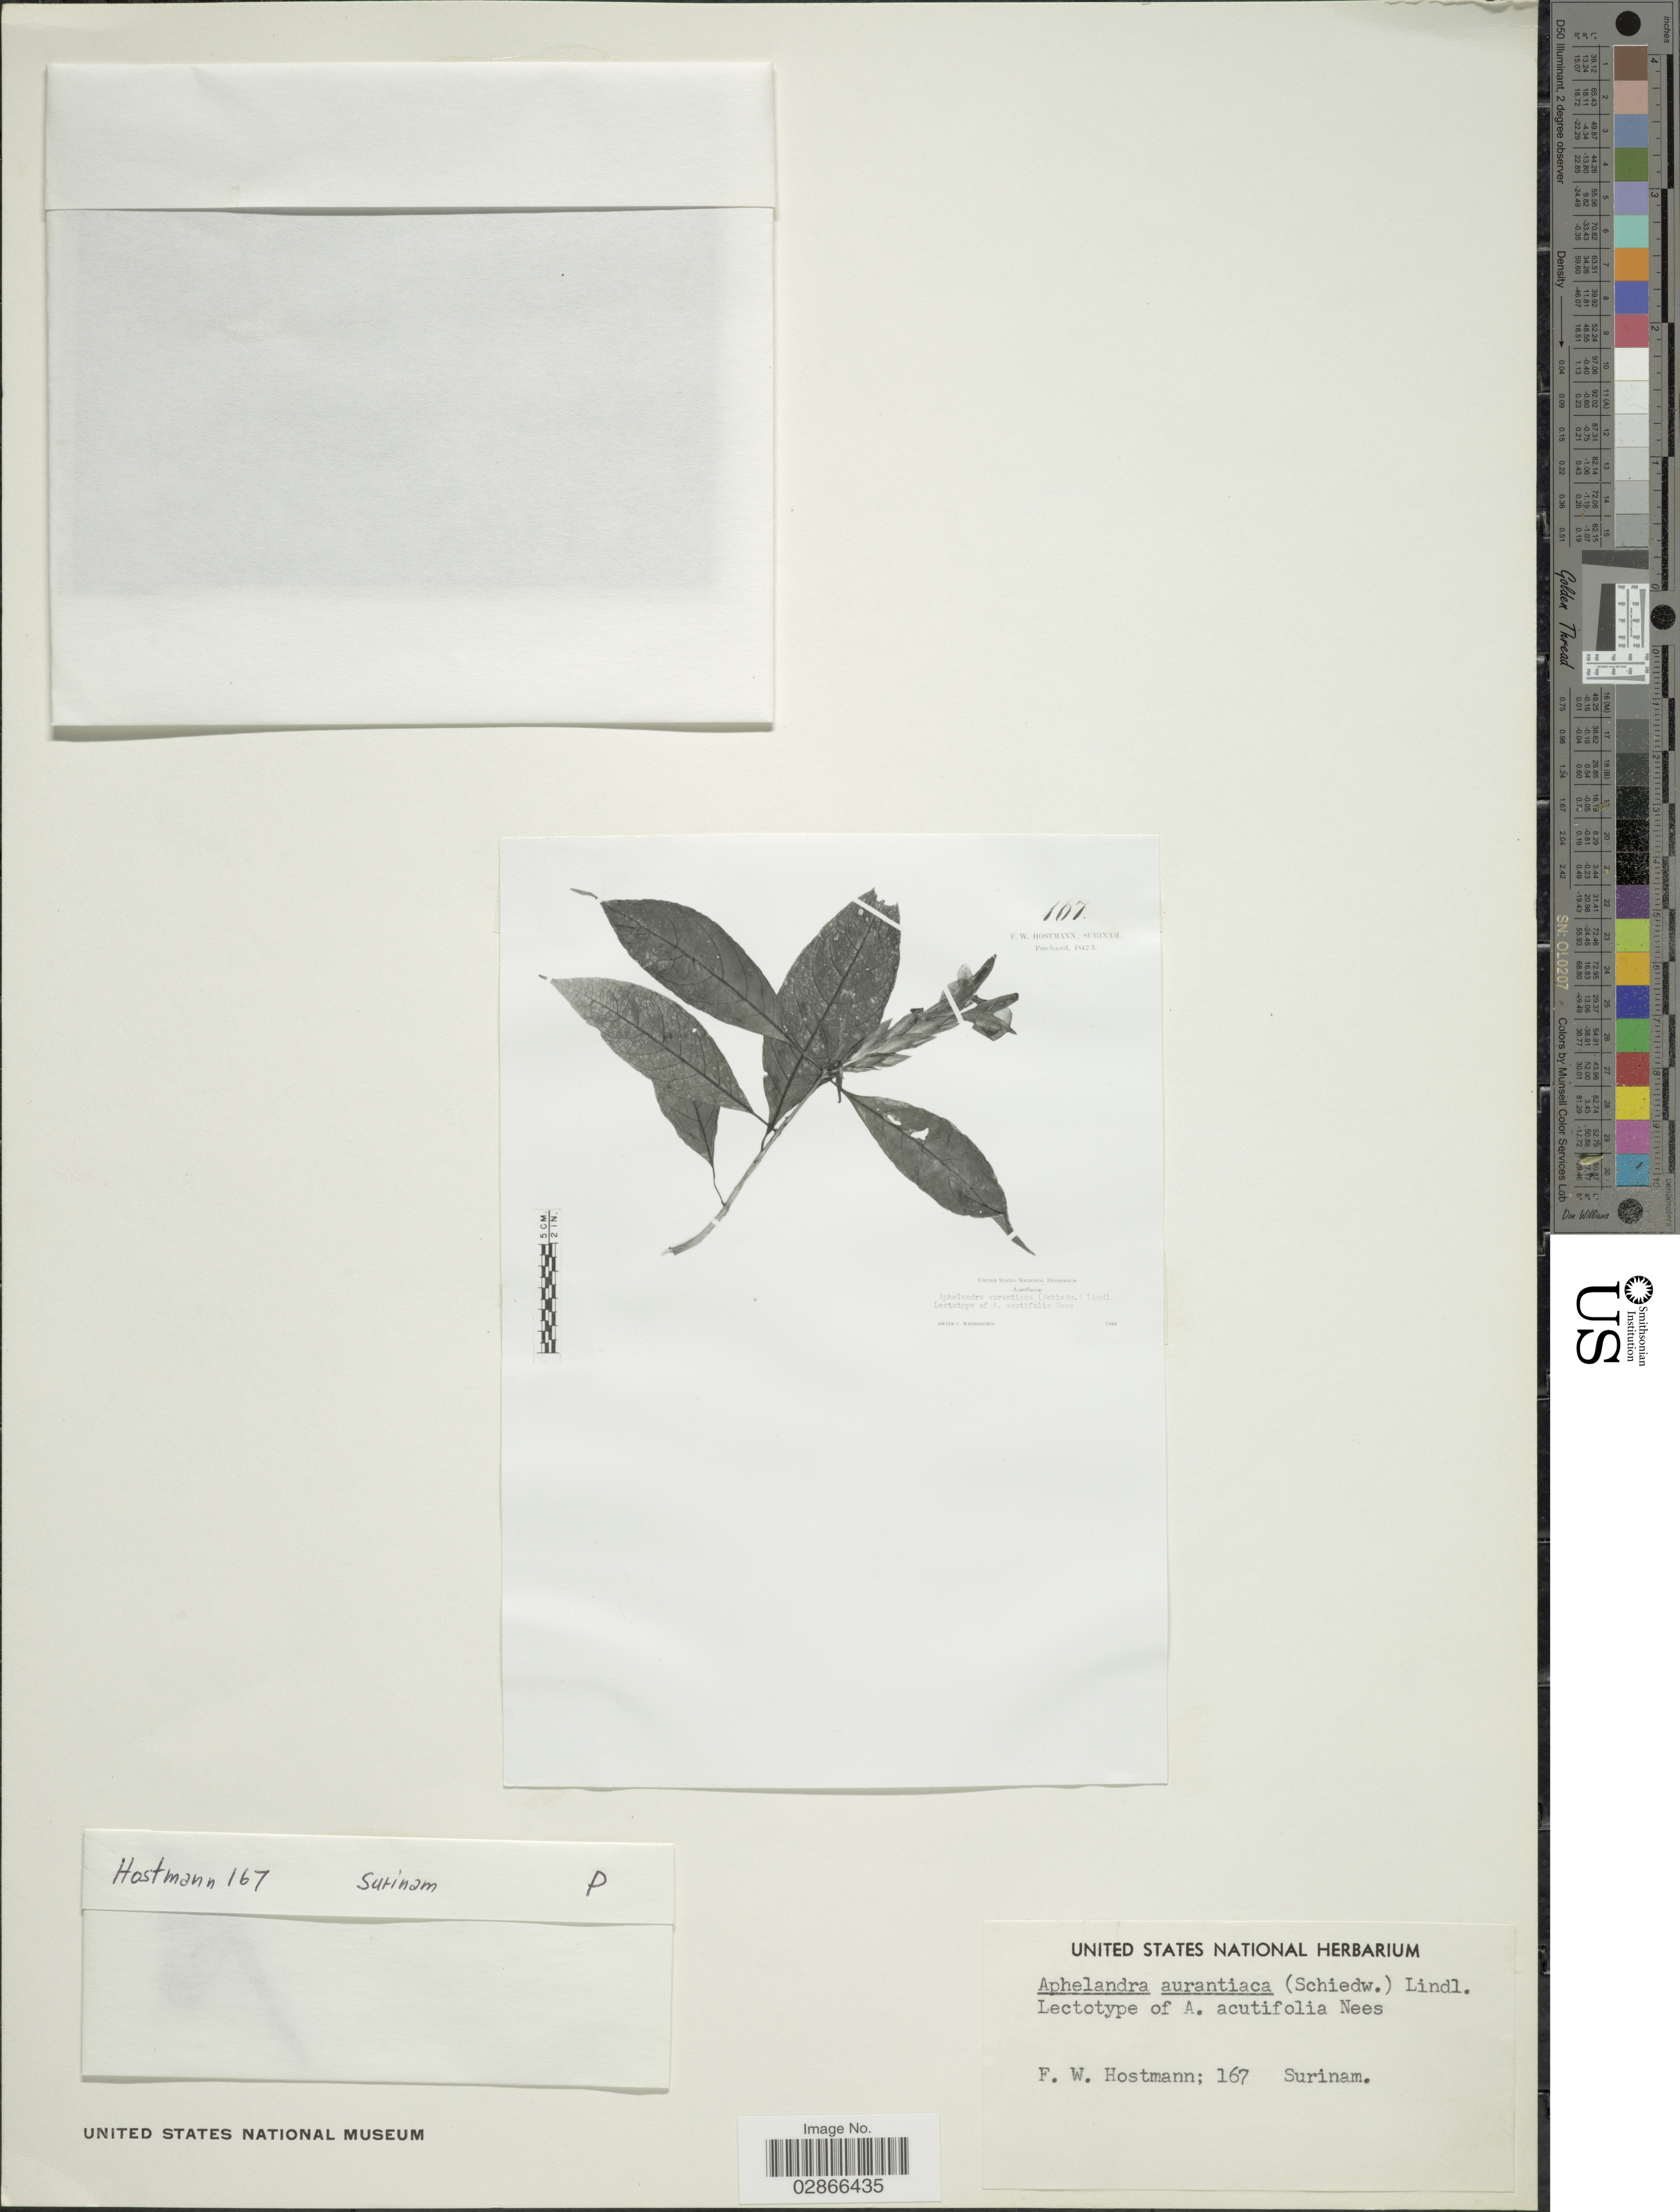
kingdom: Plantae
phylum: Tracheophyta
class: Magnoliopsida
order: Lamiales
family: Acanthaceae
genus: Aphelandra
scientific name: Aphelandra aurantiaca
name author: (Scheidw.) Lindl.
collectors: F. Hostmann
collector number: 167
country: Suriname